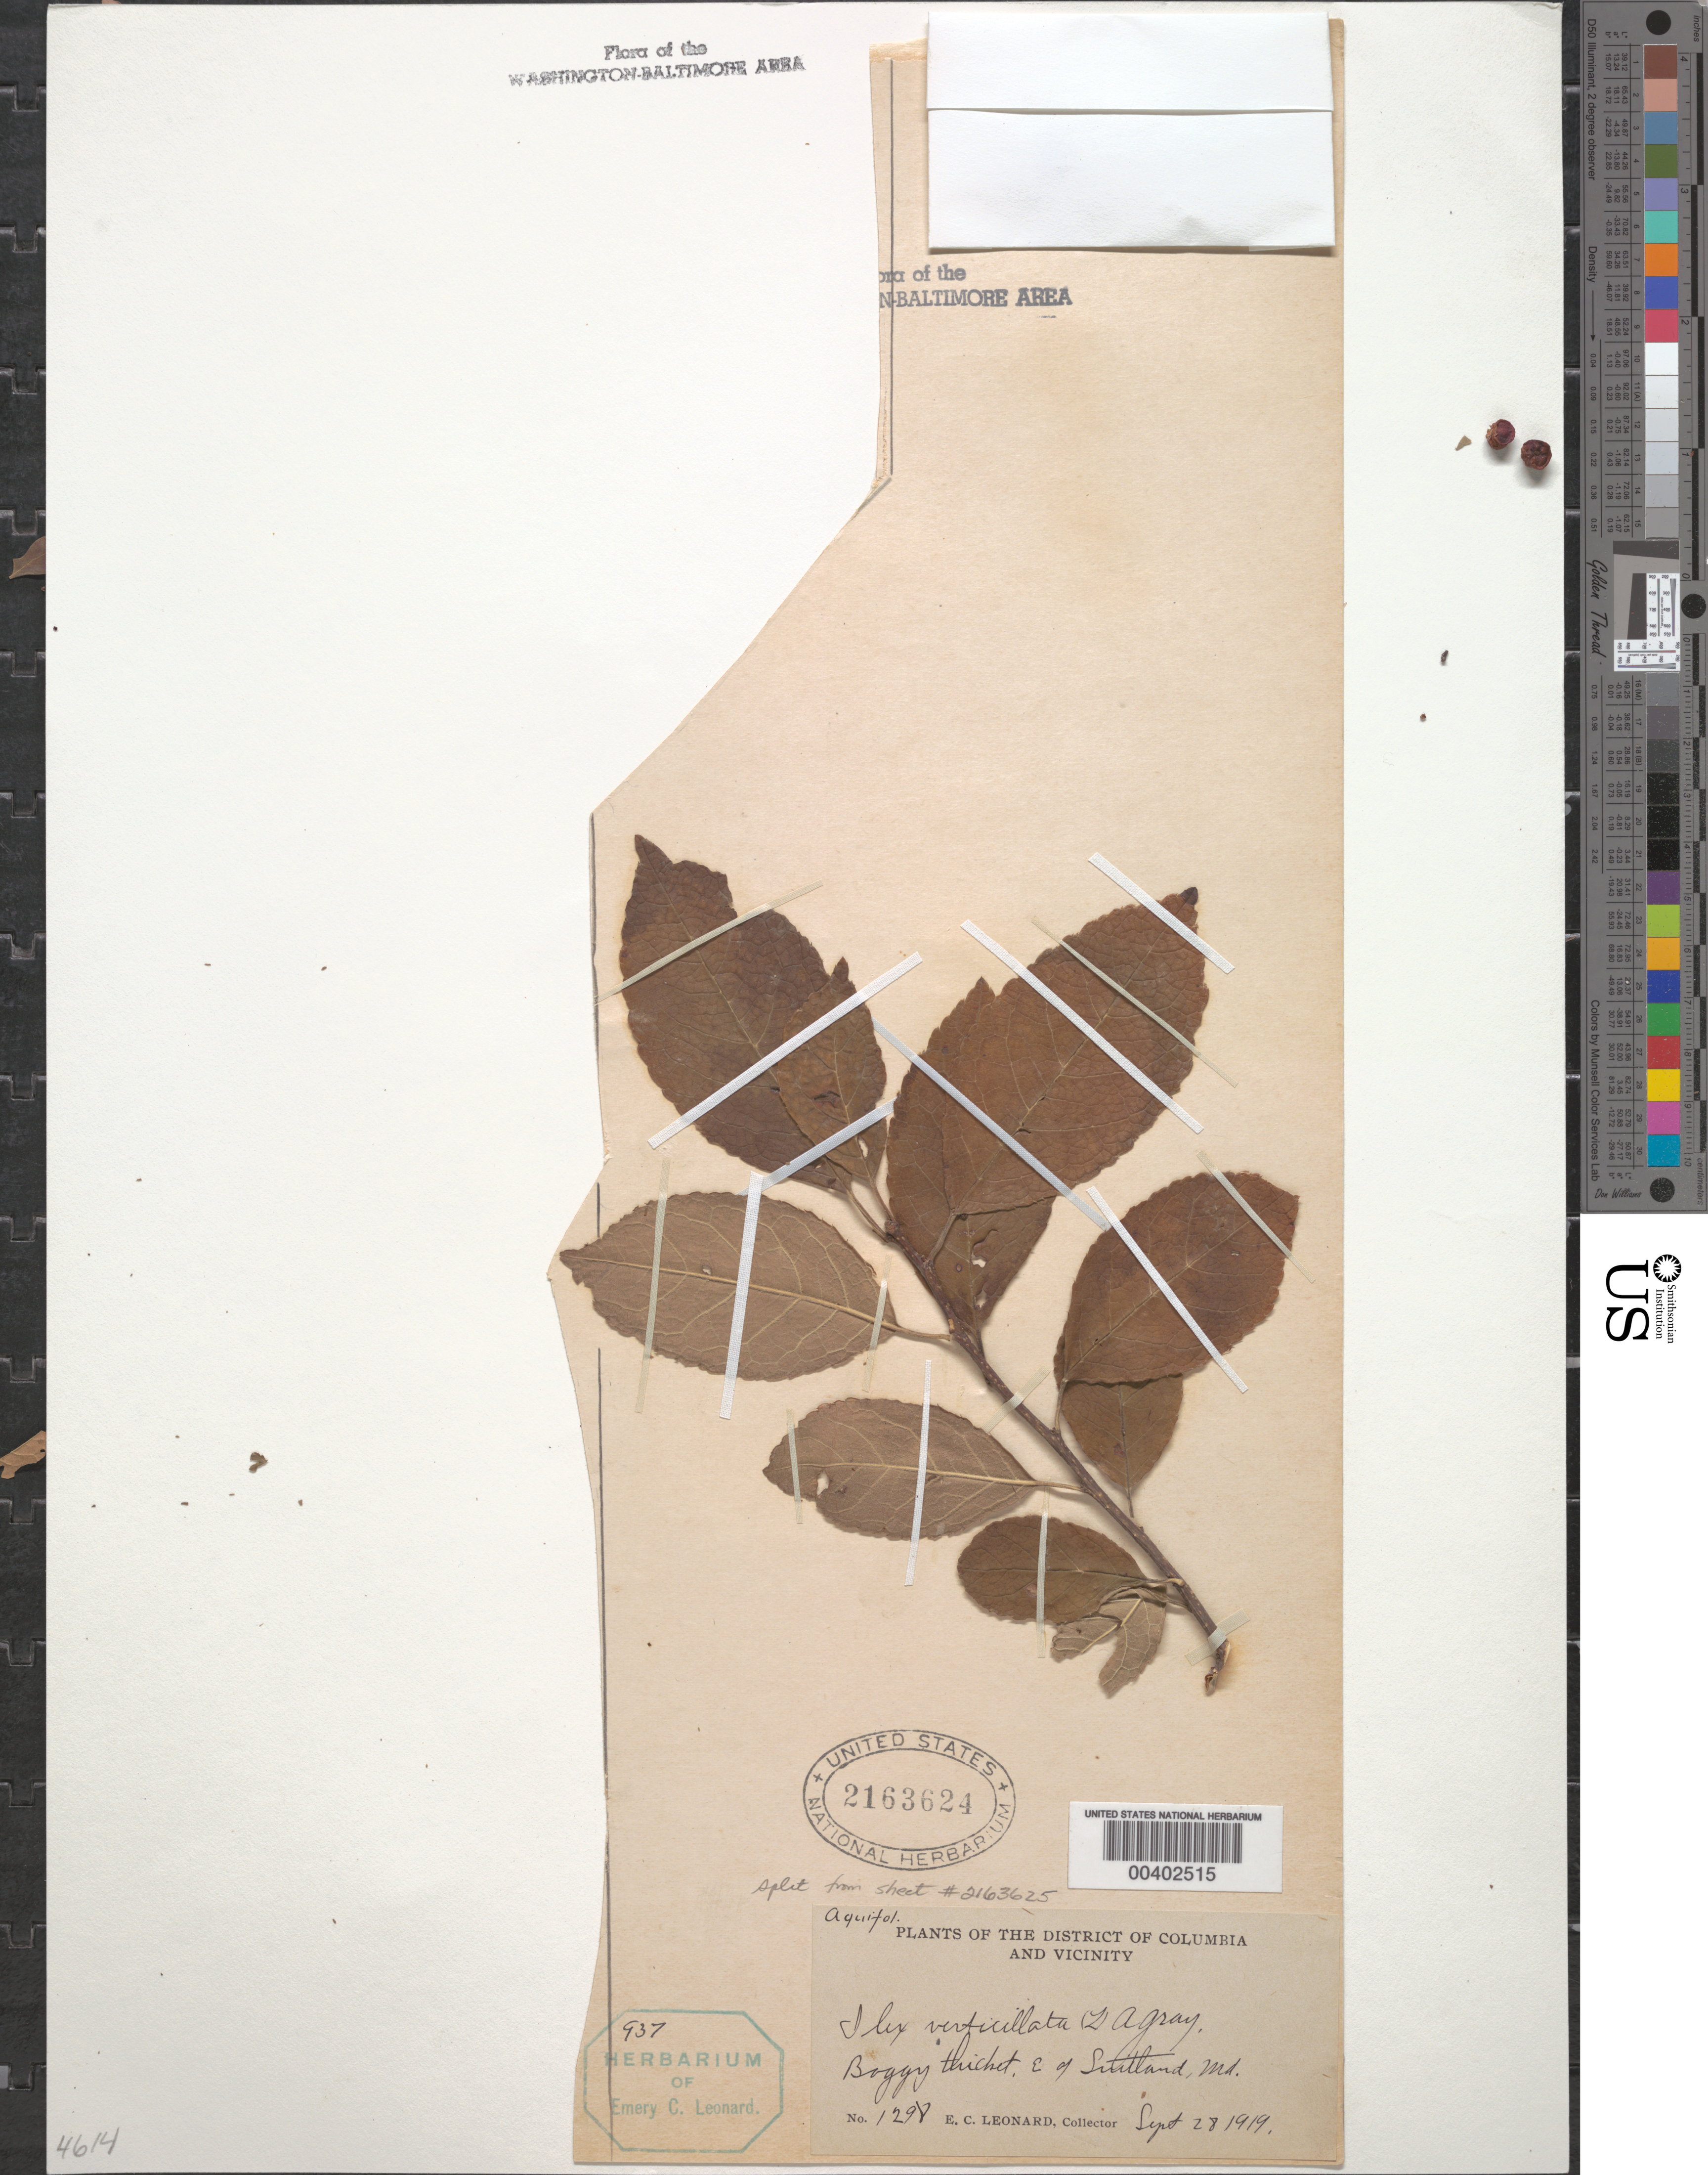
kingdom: Plantae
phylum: Tracheophyta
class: Magnoliopsida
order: Aquifoliales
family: Aquifoliaceae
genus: Ilex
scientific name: Ilex opaca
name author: Aiton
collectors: E. C. Leonard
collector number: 1298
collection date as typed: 28 Sep 1919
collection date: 1919-09-28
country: United States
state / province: Maryland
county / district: Prince George's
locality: East of Suitland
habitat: Boggy thicket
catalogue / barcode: US 2163624